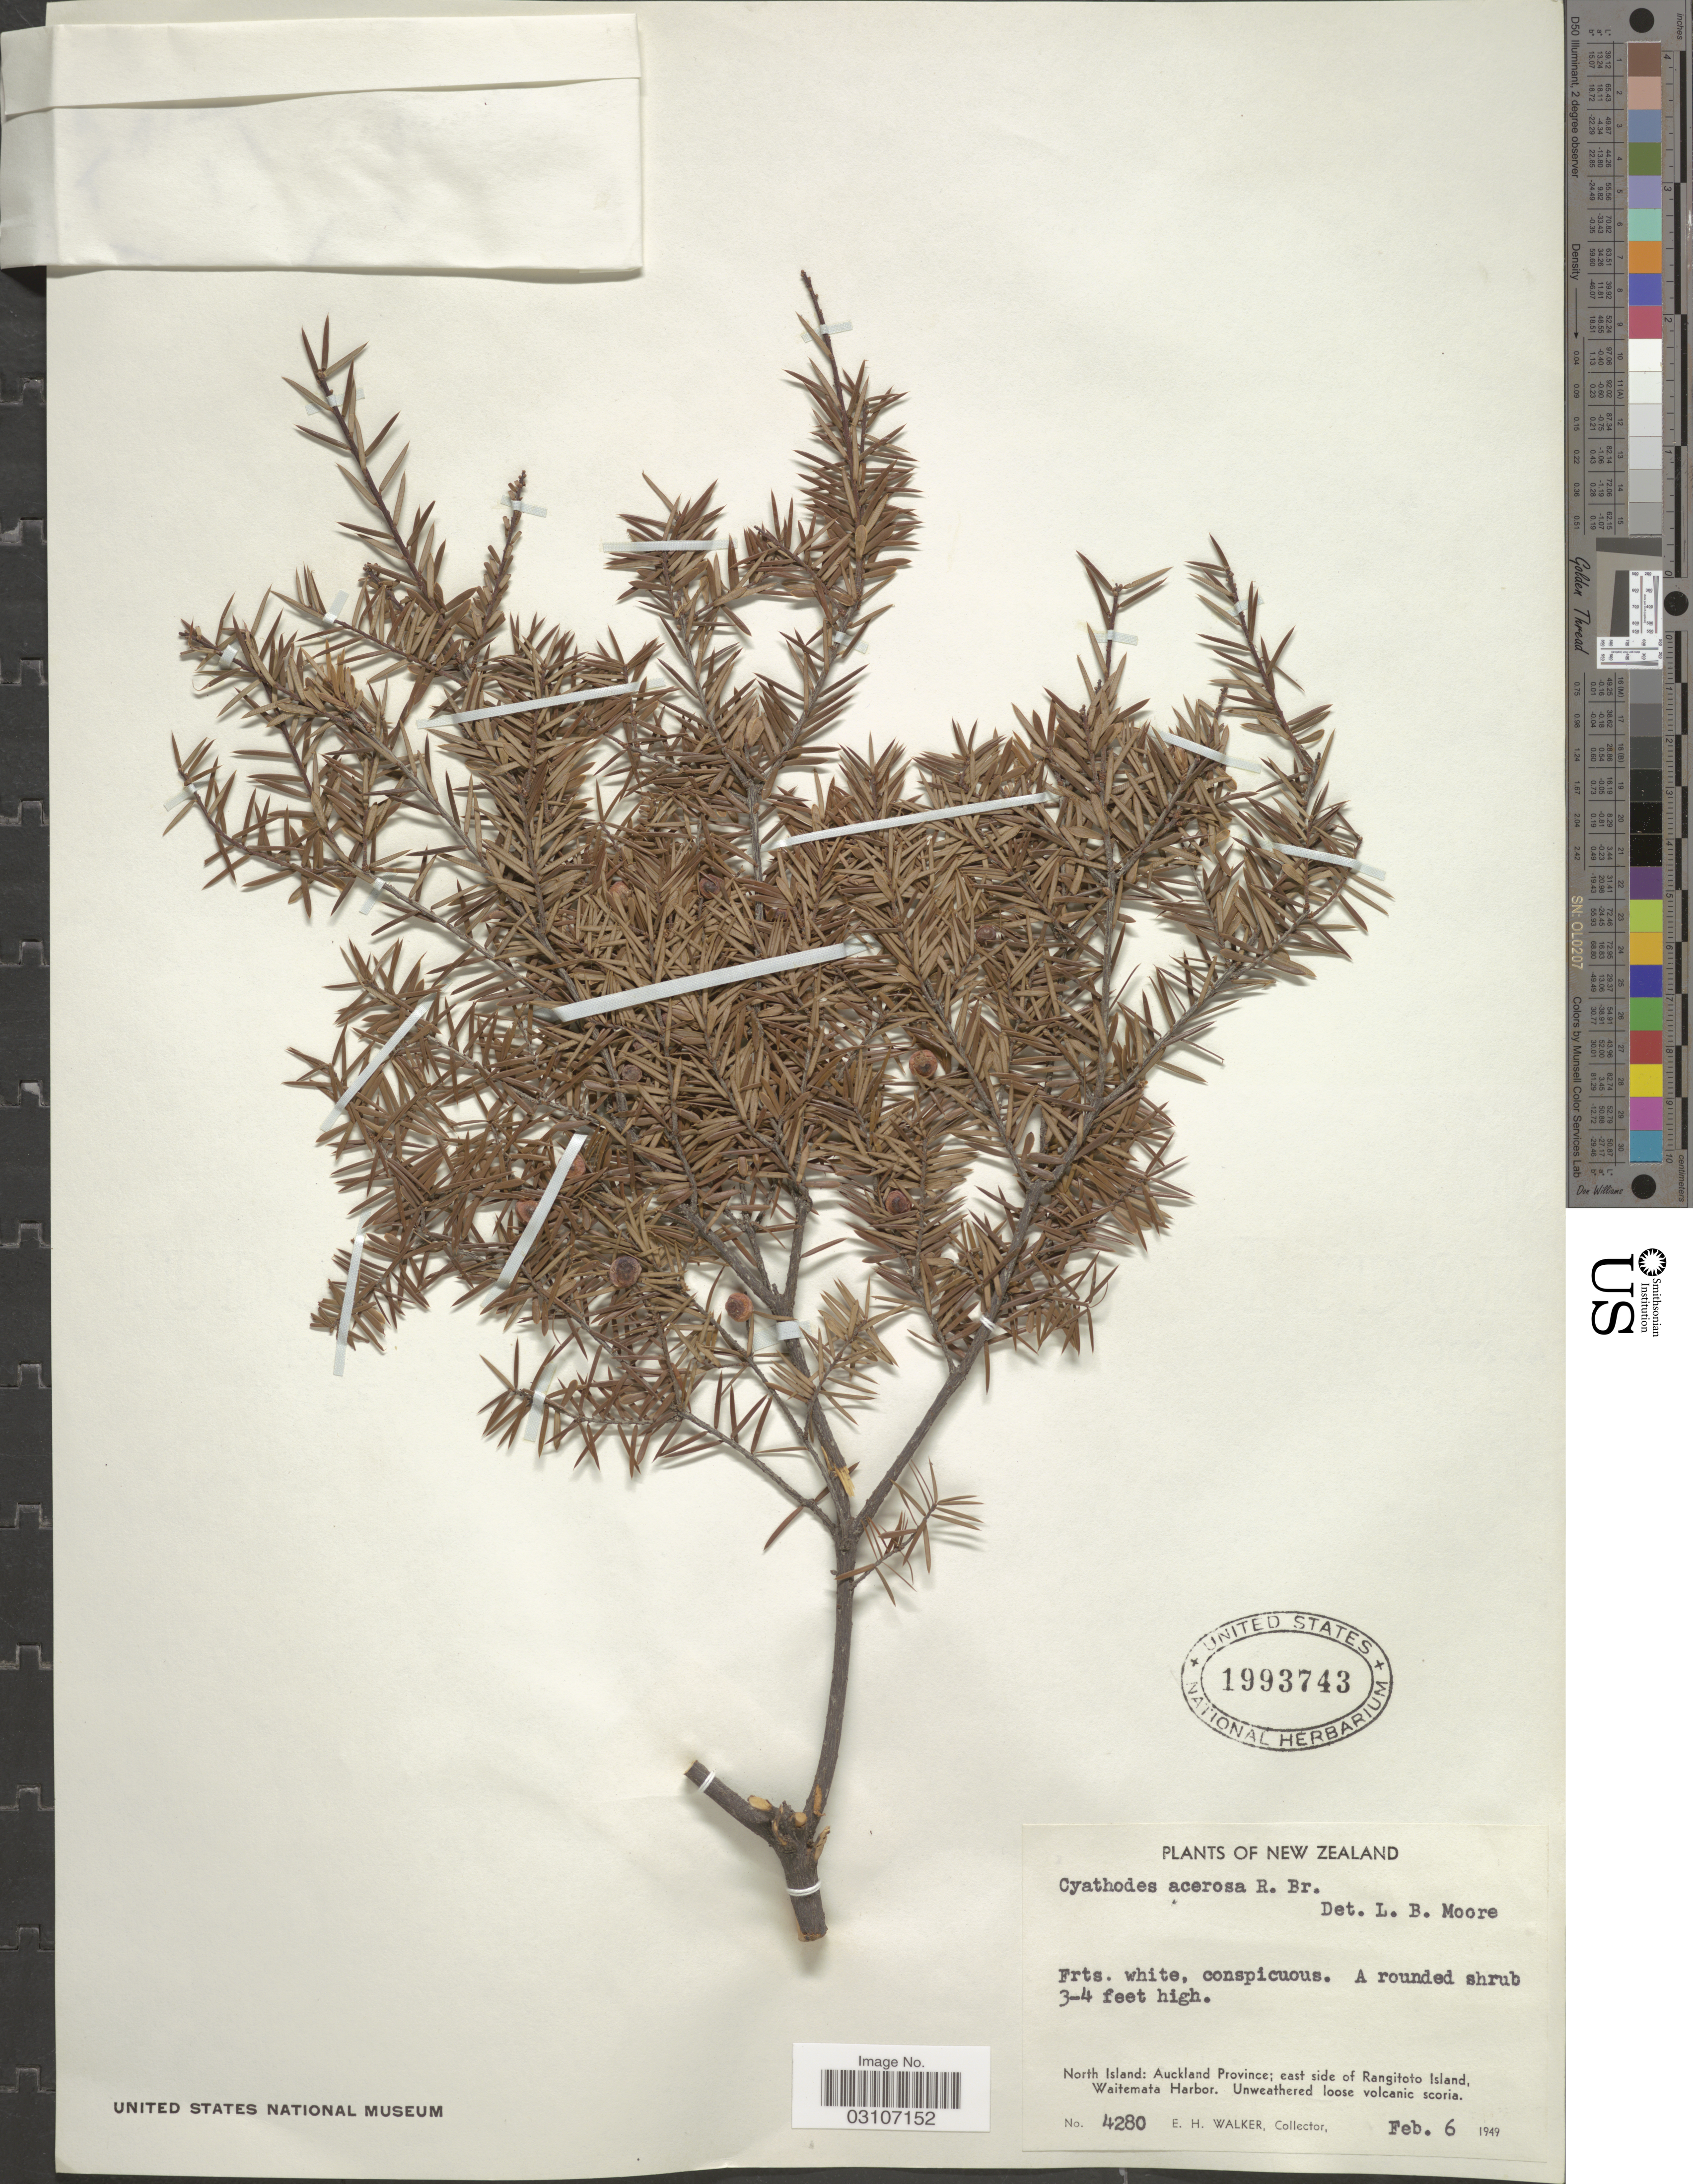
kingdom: Plantae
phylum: Tracheophyta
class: Magnoliopsida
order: Ericales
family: Ericaceae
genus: Cyathodes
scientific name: Cyathodes acerosa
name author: (Gaertn.) Roem. & Schult.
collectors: E. H. Walker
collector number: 4280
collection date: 1949-02-06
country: New Zealand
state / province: Auckland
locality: North Island. East side of Rangitoto Island, Waitemata Harbor. Unweathered loose volcanic scoria.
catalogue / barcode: US 1993743